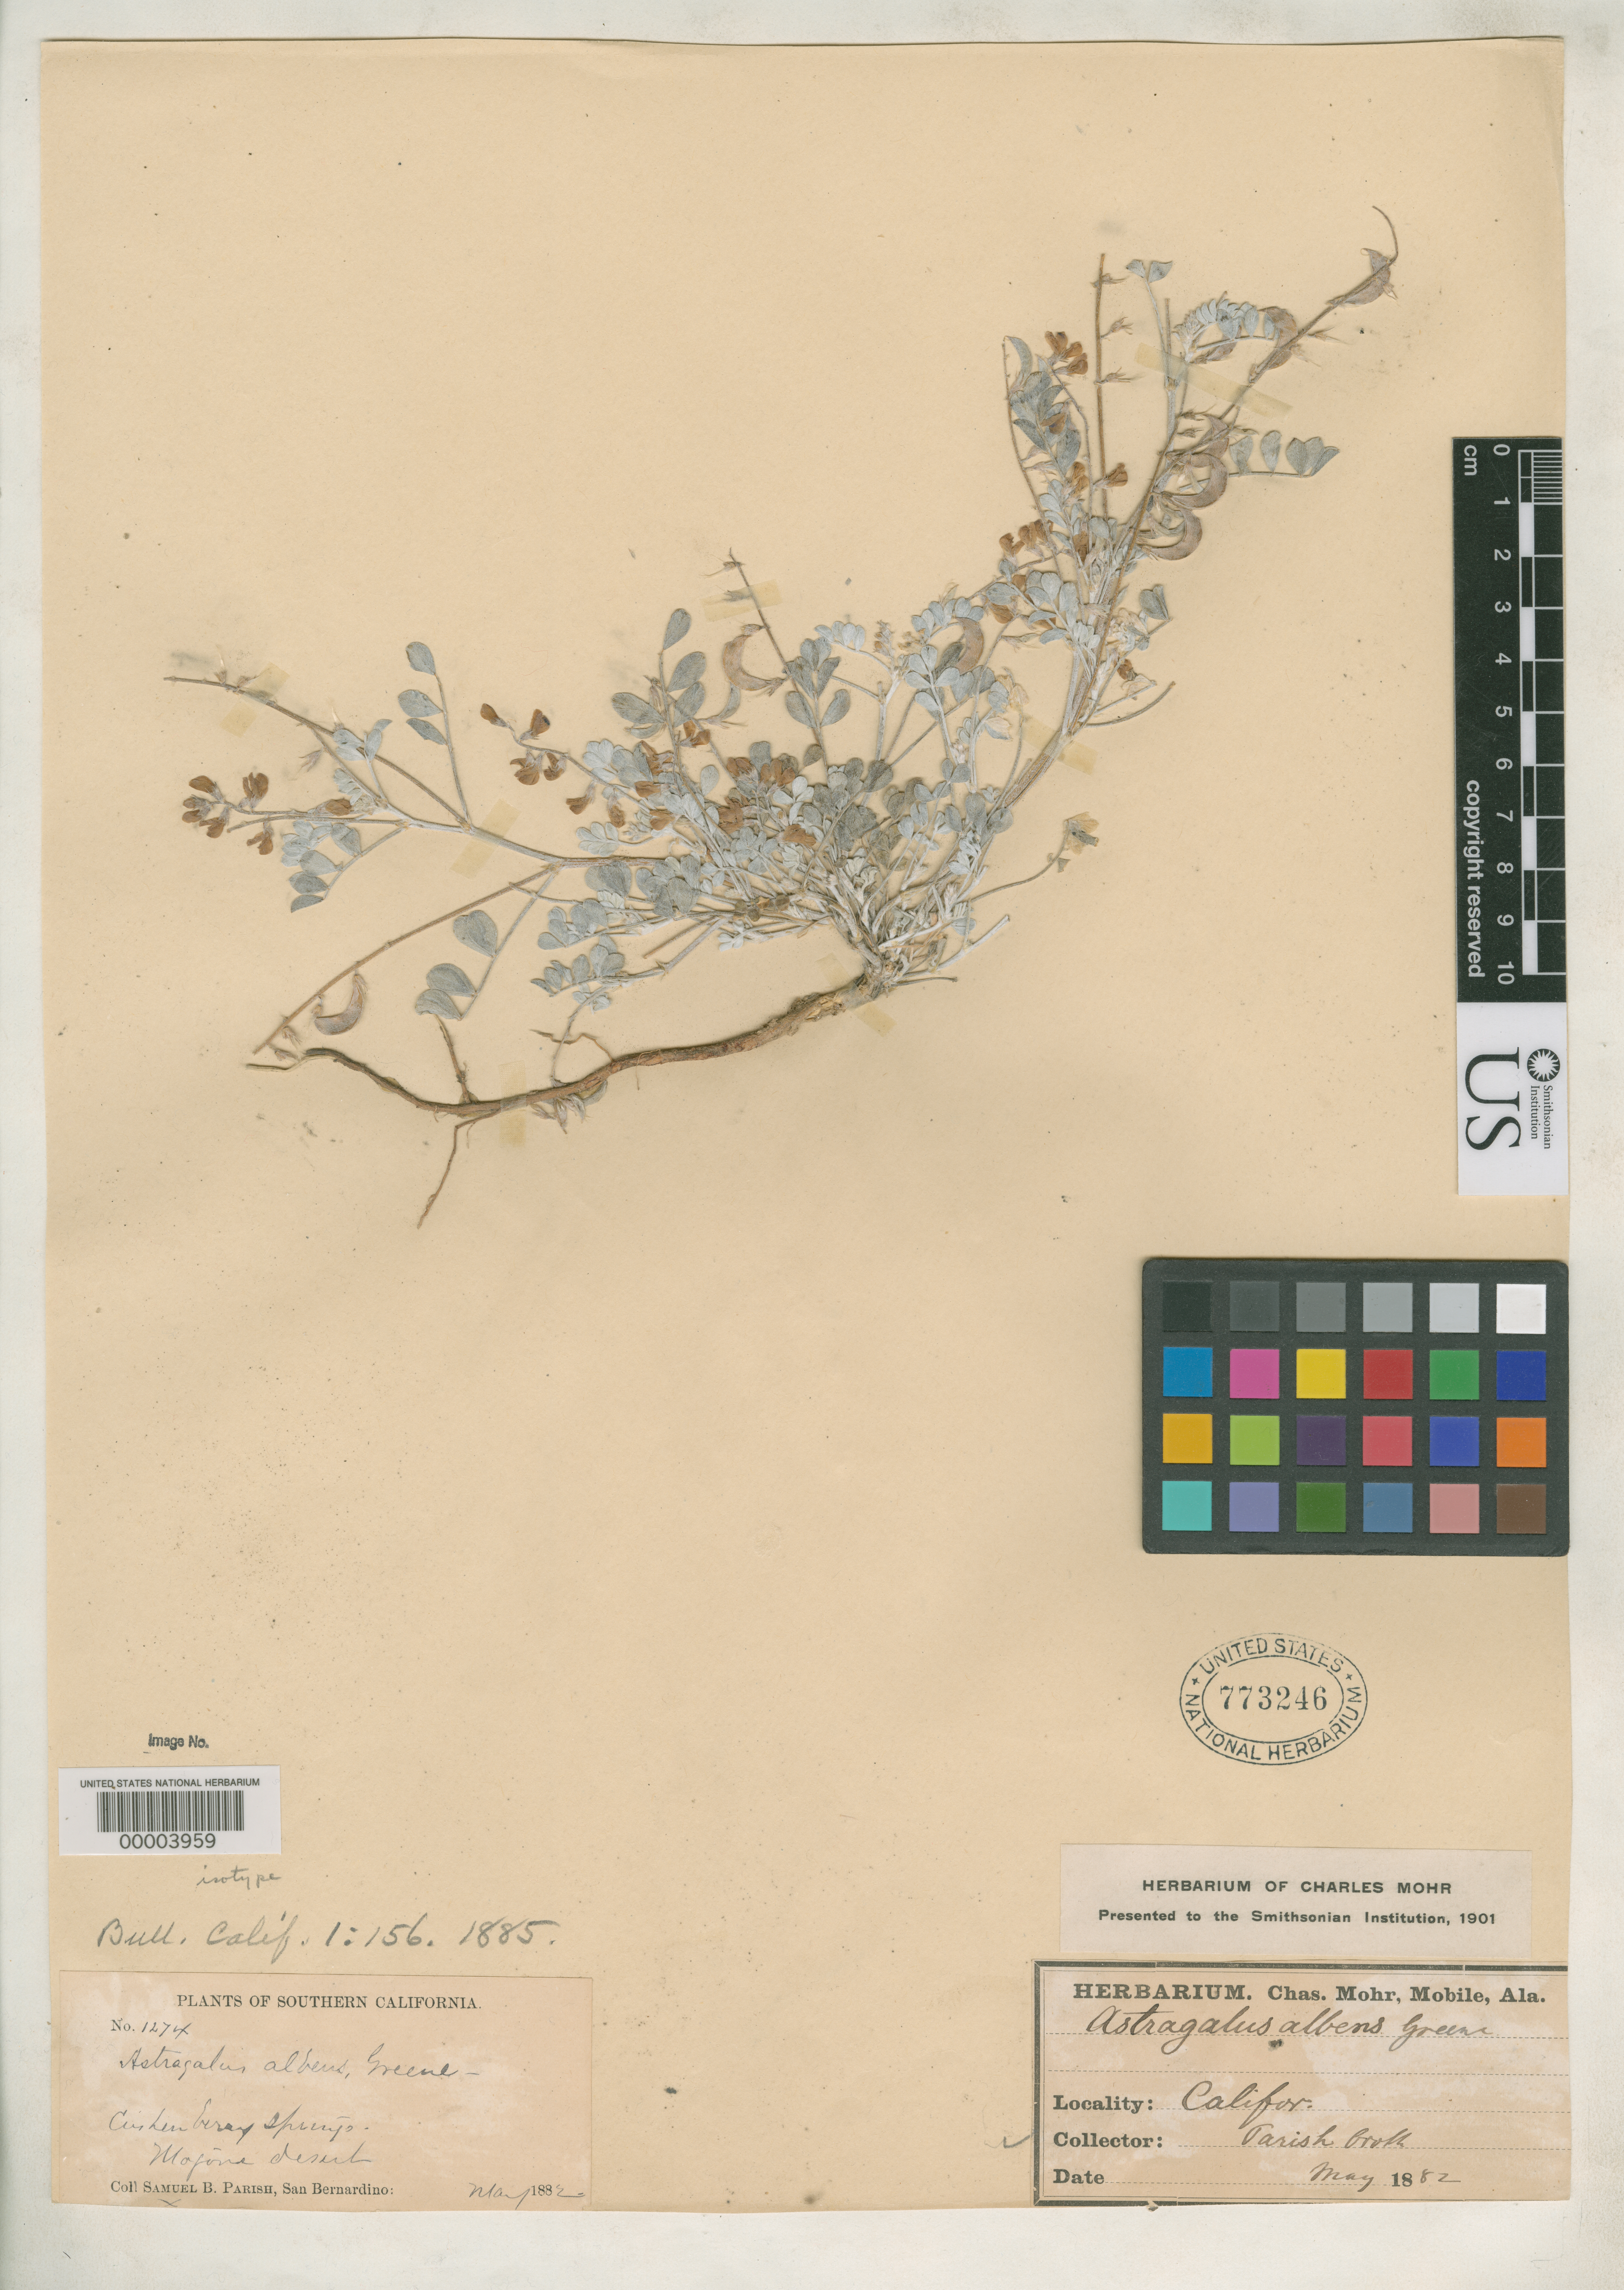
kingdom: Plantae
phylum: Tracheophyta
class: Magnoliopsida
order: Fabales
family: Fabaceae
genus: Astragalus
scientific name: Astragalus albens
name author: Greene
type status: Isotype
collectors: S. B. Parish & W. F. Parish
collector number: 1274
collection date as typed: May 1882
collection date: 1882-05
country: United States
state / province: California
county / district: Kern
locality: Mohave Desert.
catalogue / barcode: US 773246